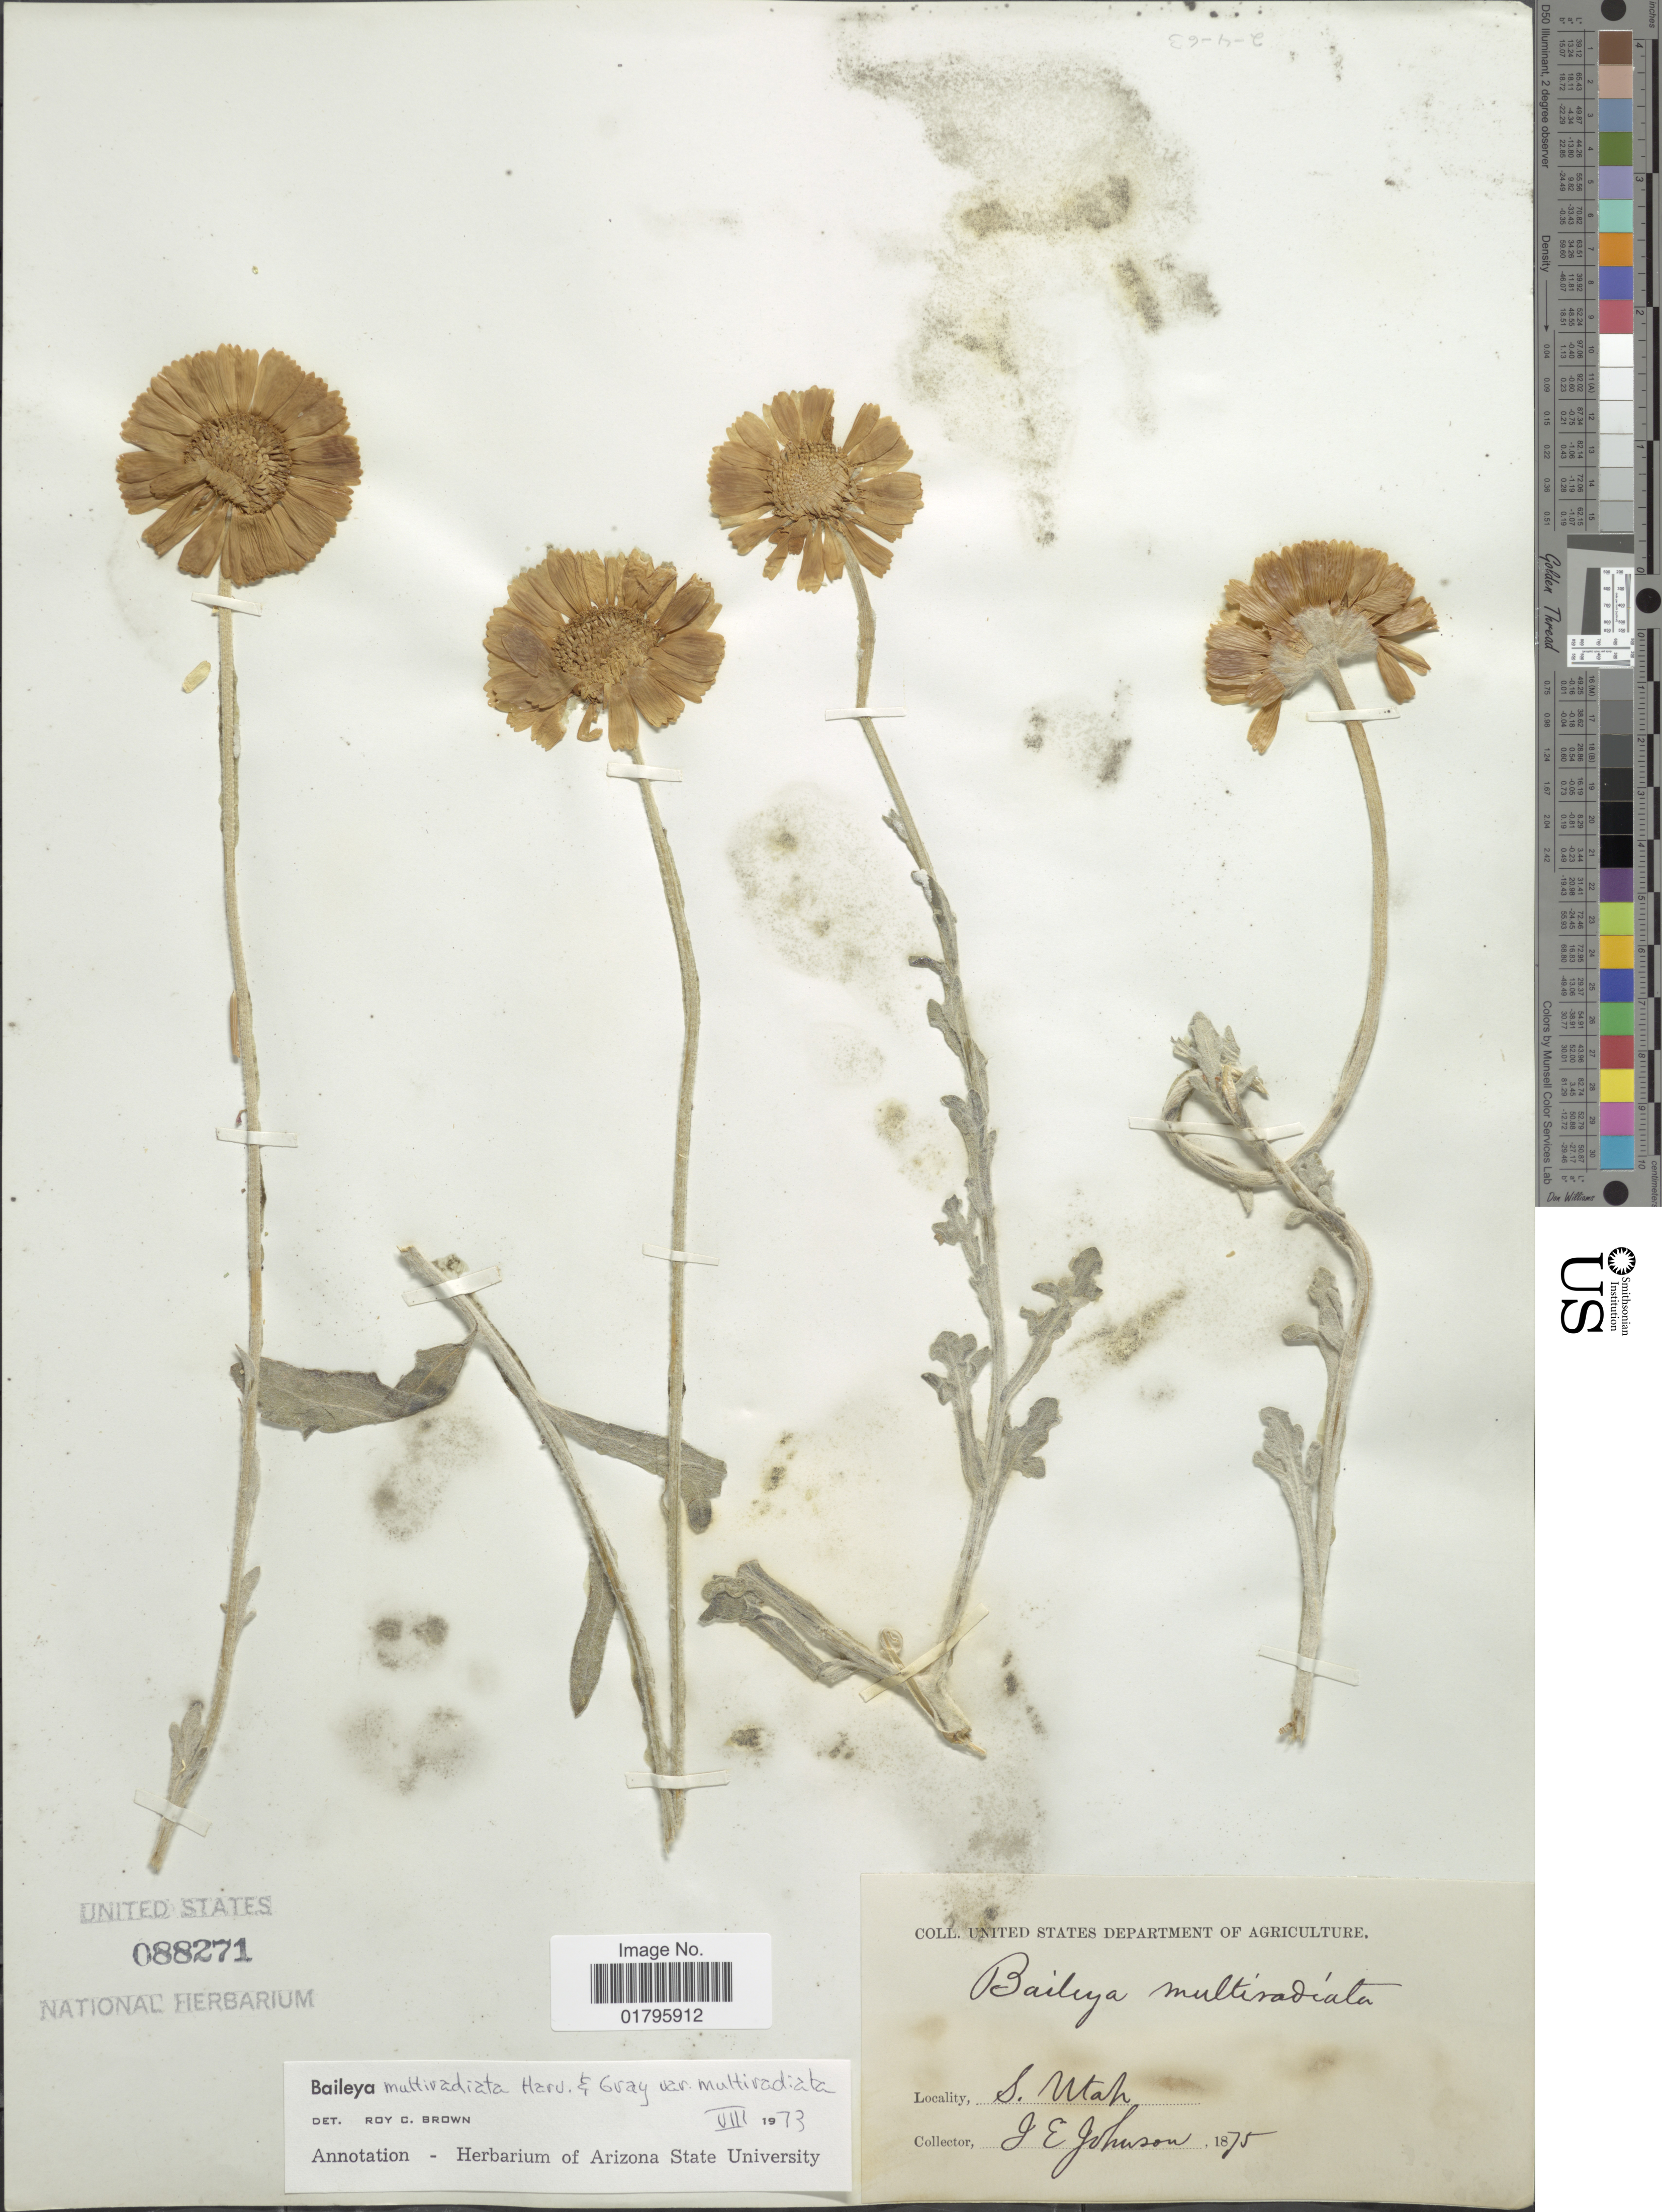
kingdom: Plantae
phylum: Tracheophyta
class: Magnoliopsida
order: Asterales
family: Asteraceae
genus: Baileya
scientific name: Baileya multiradiata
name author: Harv. & A. Gray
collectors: J. E. Johnson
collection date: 1875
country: United States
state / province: Utah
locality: Utah.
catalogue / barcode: US 88271